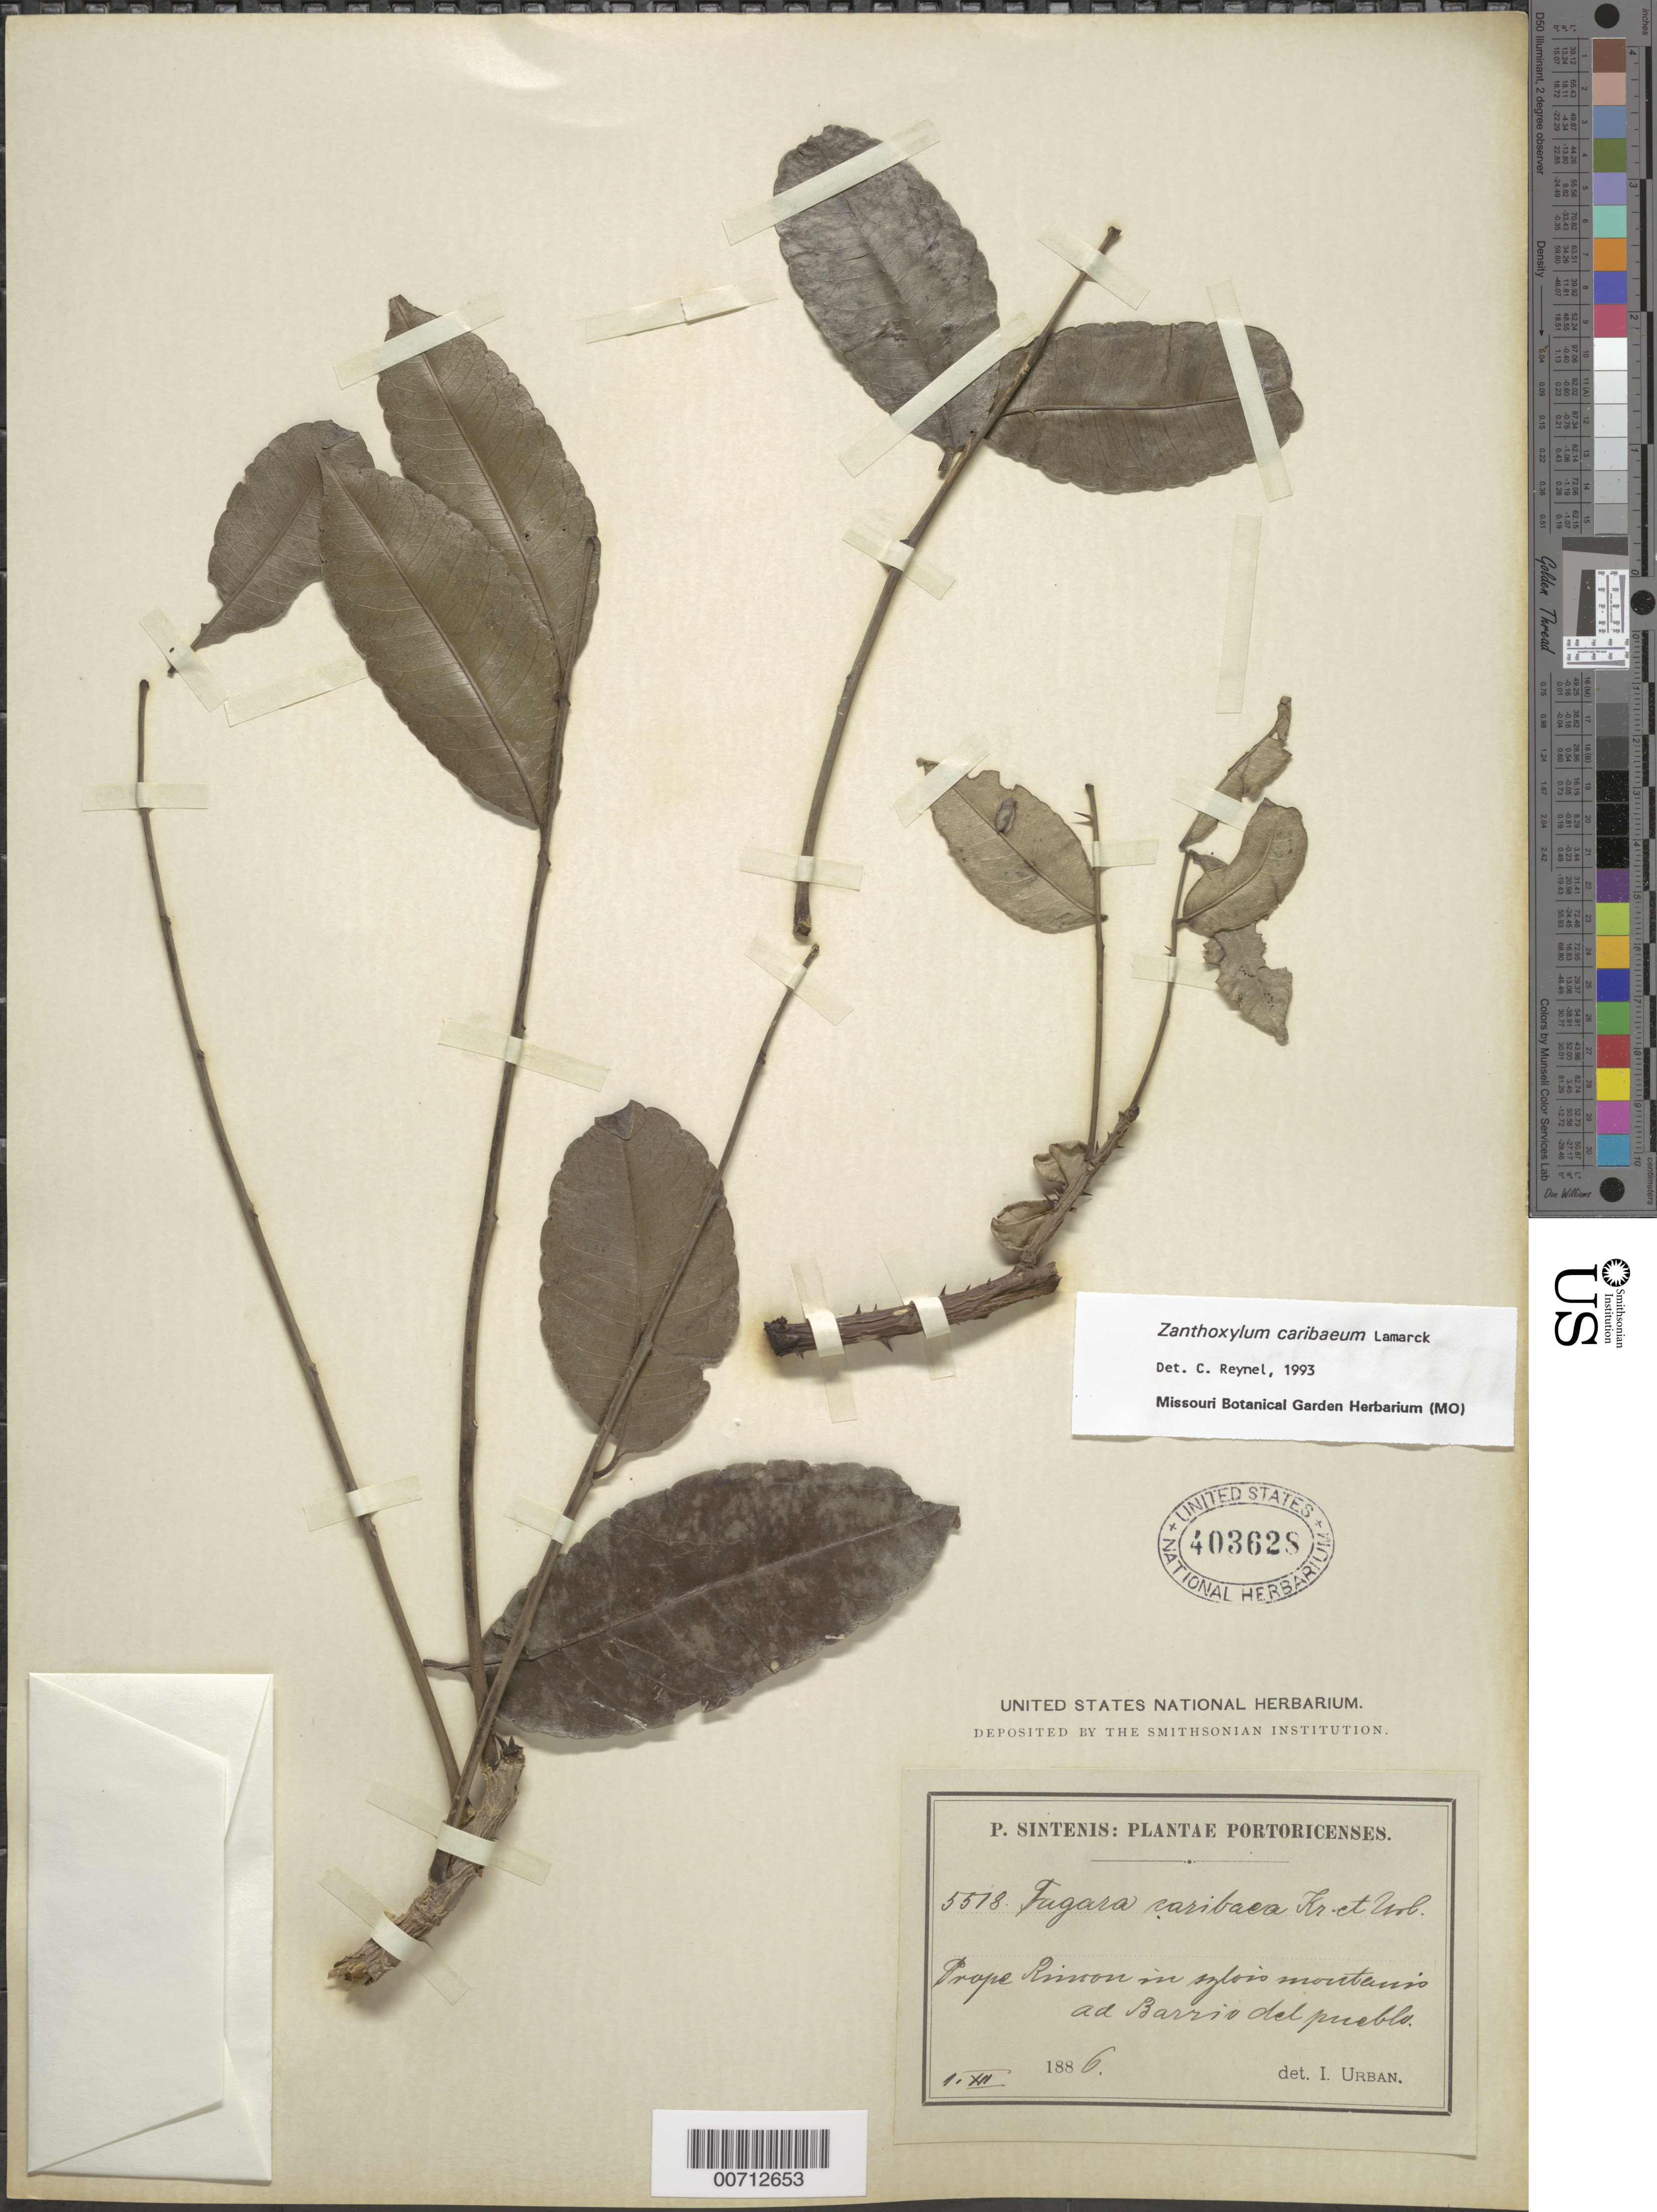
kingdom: Plantae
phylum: Tracheophyta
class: Magnoliopsida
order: Sapindales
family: Rutaceae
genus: Zanthoxylum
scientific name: Zanthoxylum caribaeum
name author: Lam.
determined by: Reynel, Carlos A., (MO), Missouri Botanical Garden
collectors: P. Sintenis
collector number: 5518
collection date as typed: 01 Dec 1886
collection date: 1886-12-01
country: Puerto Rico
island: Greater Antilles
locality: Prope Rincon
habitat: In sylvis montanis ad Barrio del Pueblo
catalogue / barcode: US 403628